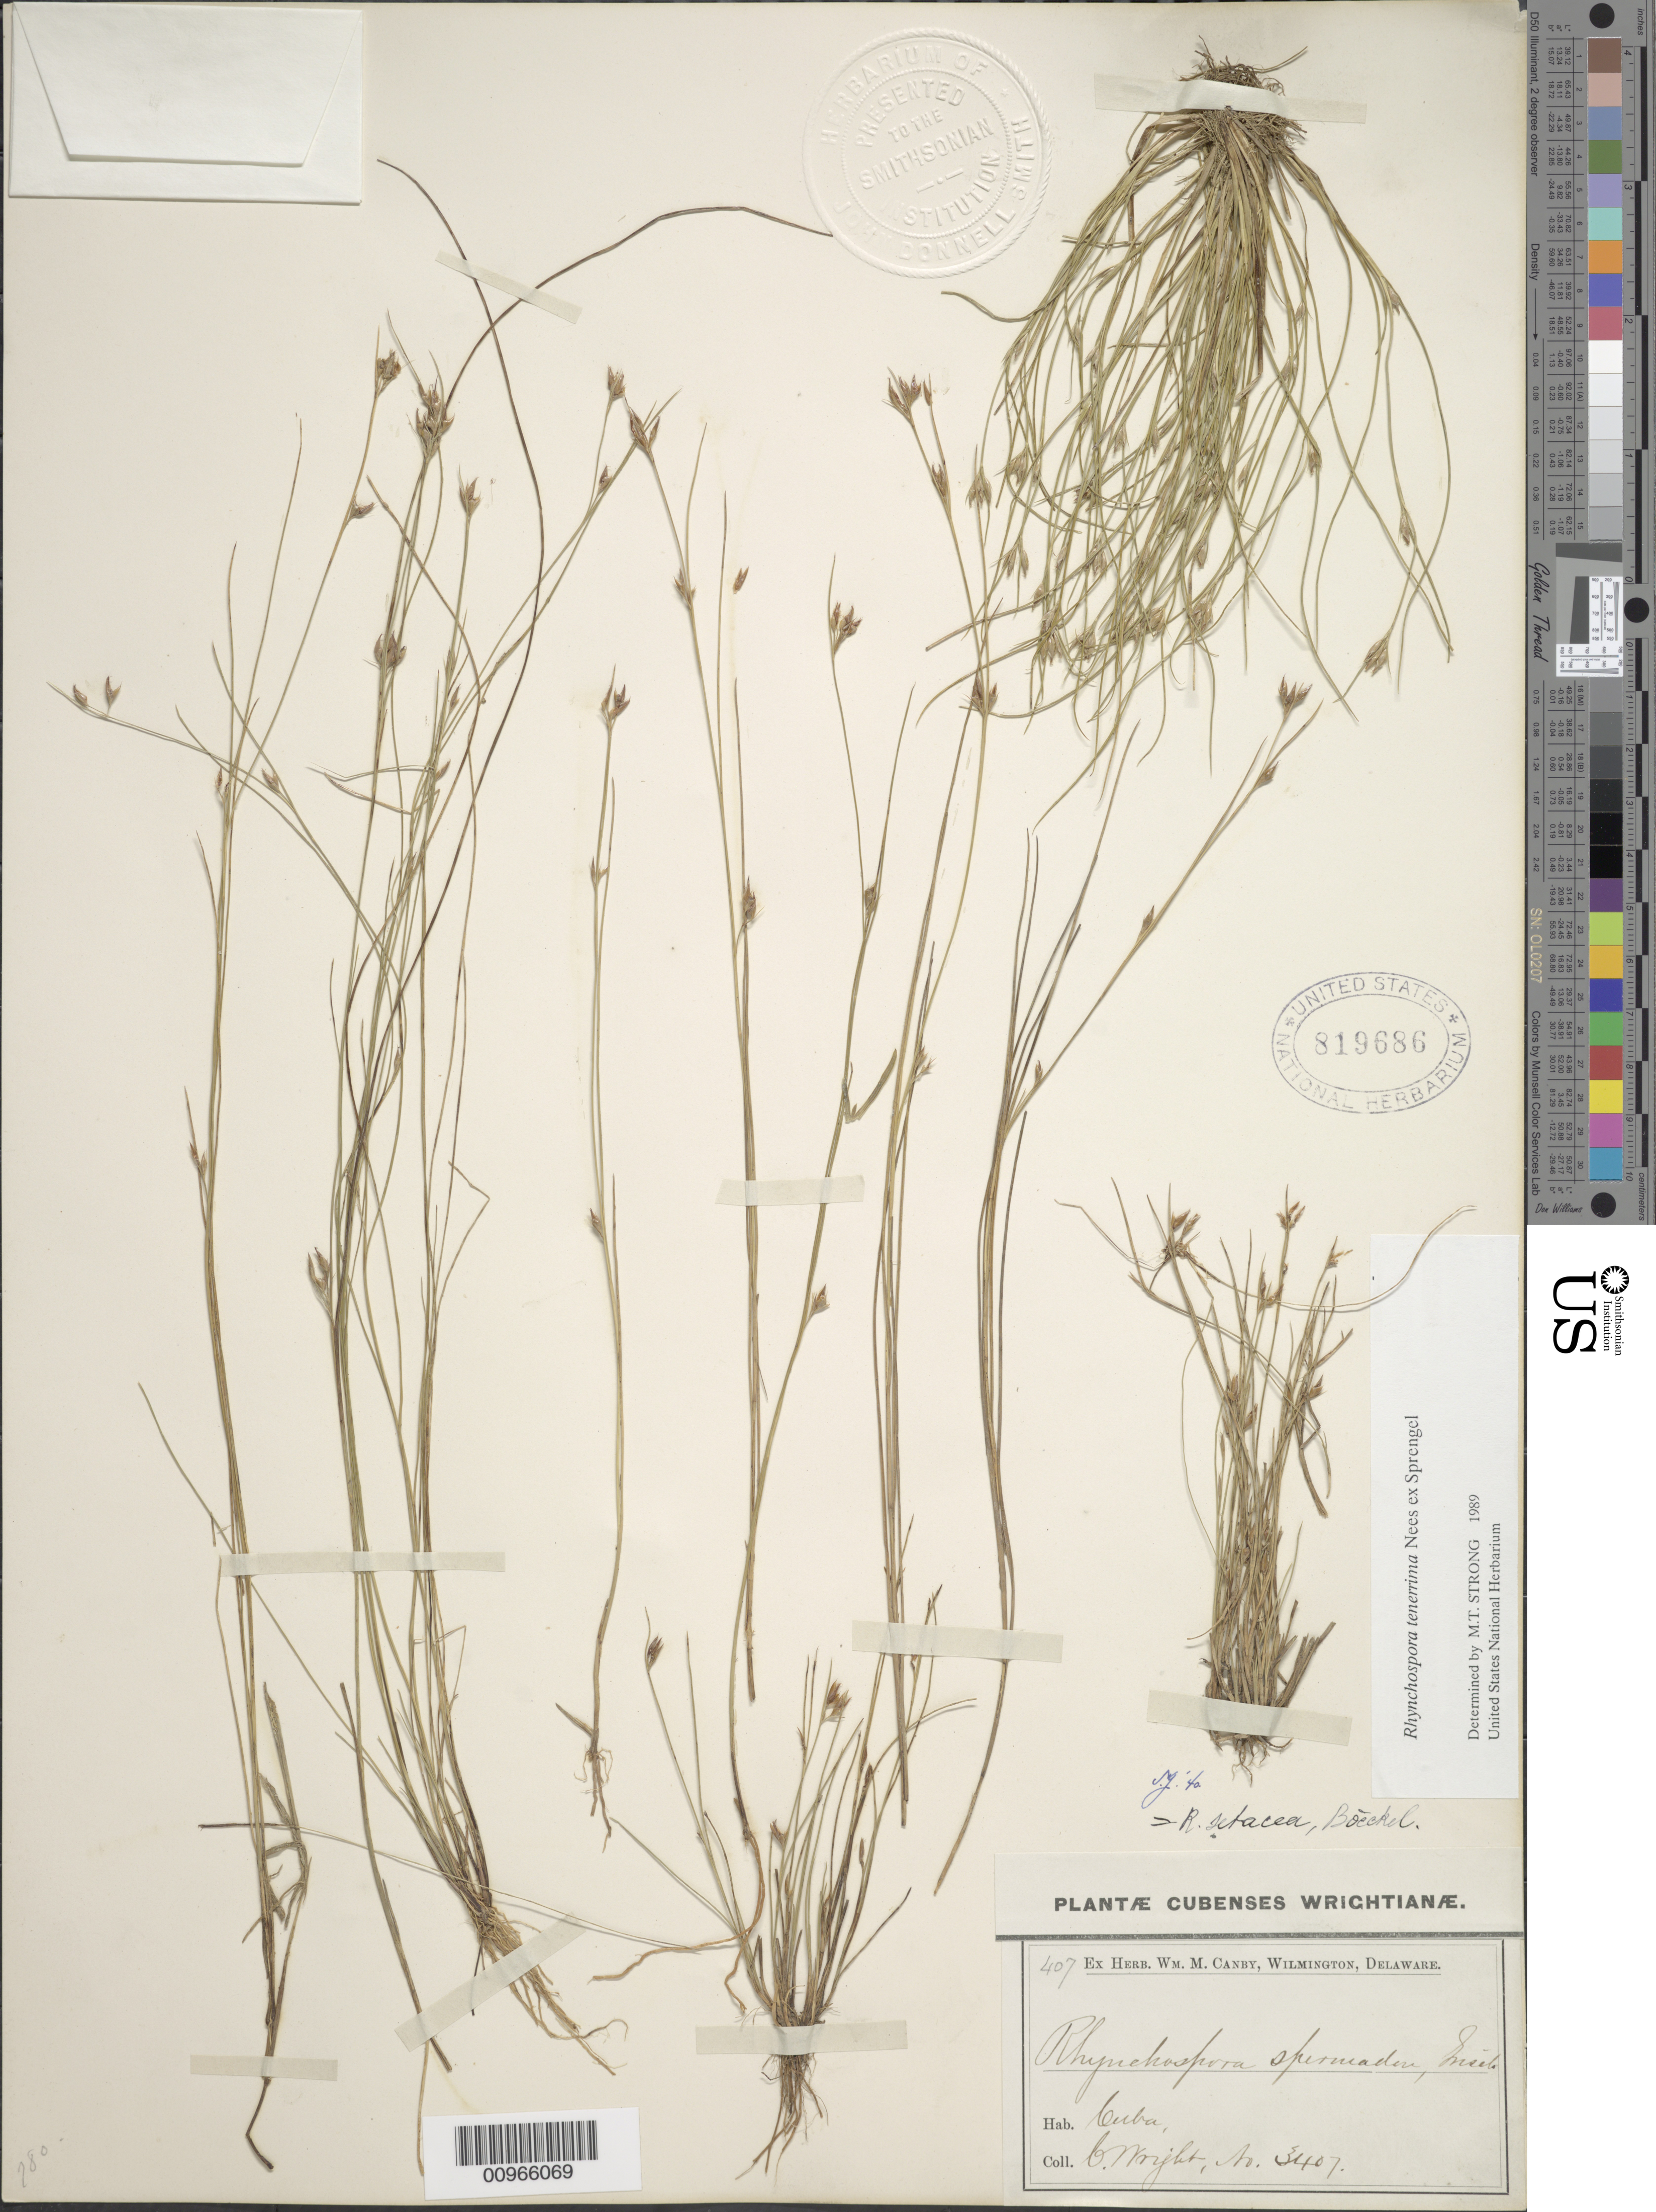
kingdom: Plantae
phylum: Tracheophyta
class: Liliopsida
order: Poales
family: Cyperaceae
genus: Rhynchospora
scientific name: Rhynchospora tenerrima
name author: Nees ex Spreng.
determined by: Strong, M. T., (US), Smithsonian Institution - National Museum of Natural History (UNITED STATES)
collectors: C. Wright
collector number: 3407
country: Cuba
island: Cuba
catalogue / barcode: US 819686